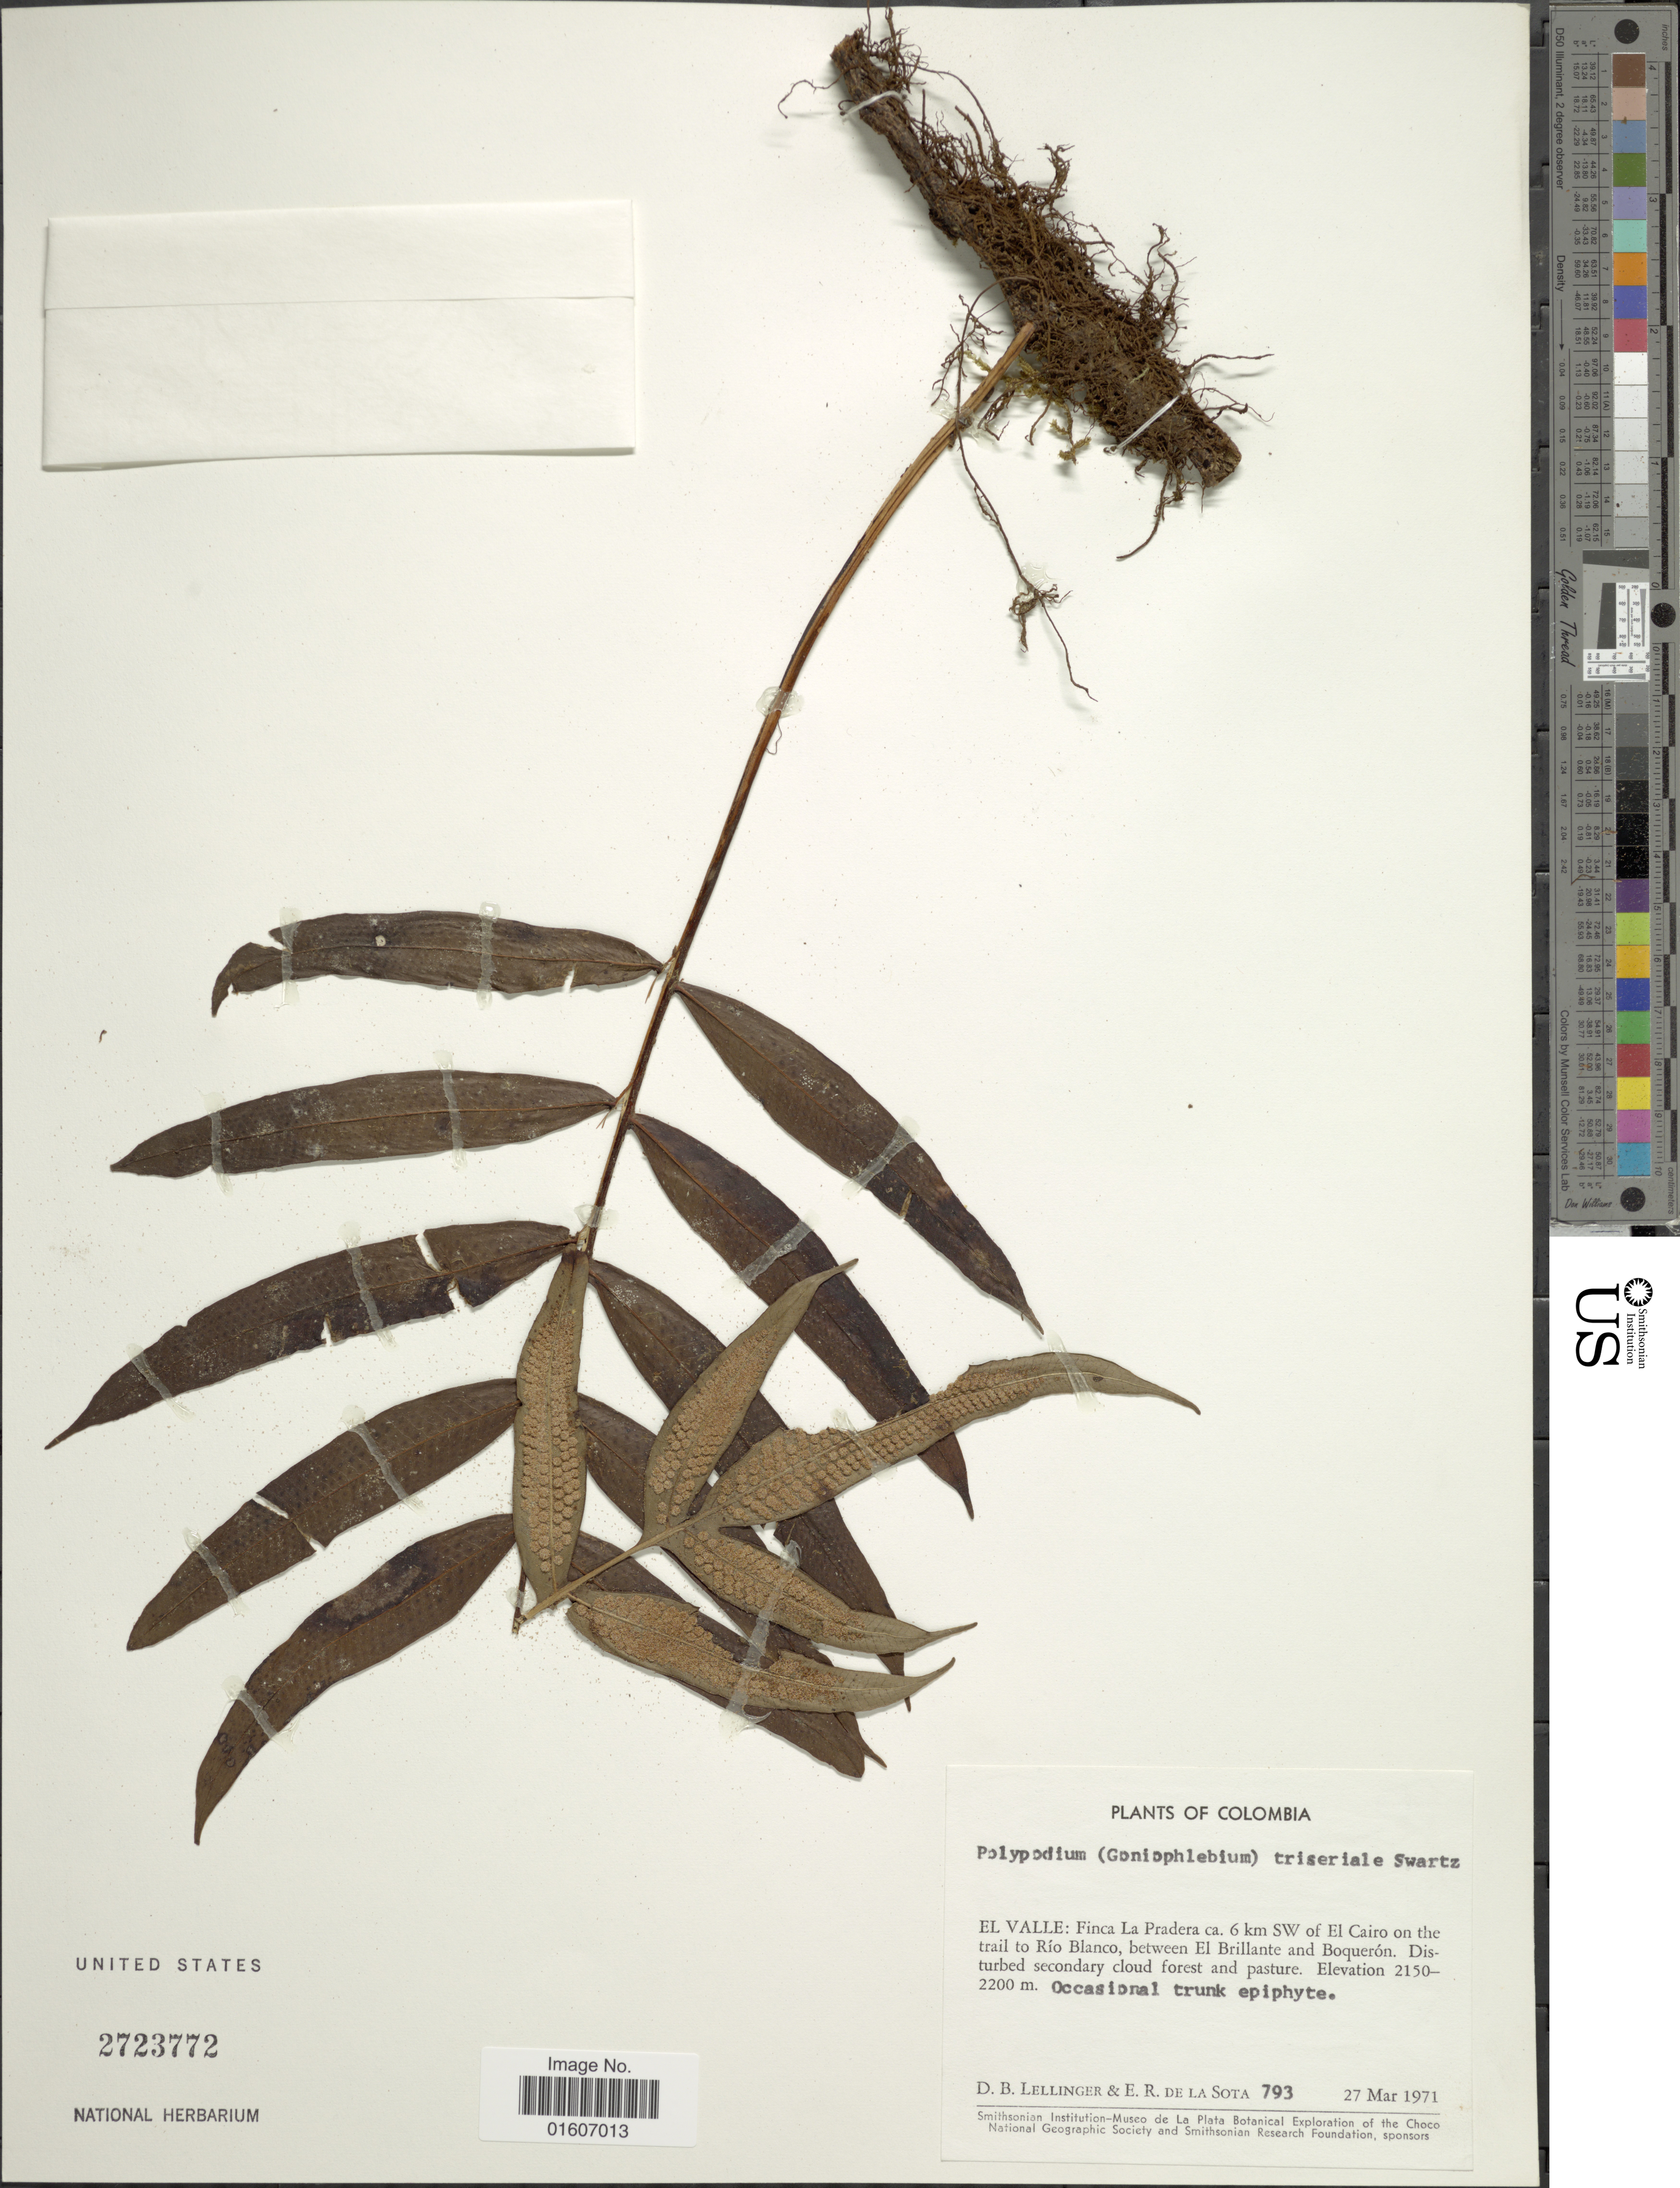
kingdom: Plantae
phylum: Tracheophyta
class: Polypodiopsida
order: Polypodiales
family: Polypodiaceae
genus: Serpocaulon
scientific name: Serpocaulon triseriale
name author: (Sw.) A.R. Sm.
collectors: D. B. Lellinger & E. R. de la Sota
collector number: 793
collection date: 1971-03-27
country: Colombia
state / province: Valle del Cauca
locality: El Valle: Finca La Preadera ca. 6 km SW of El Cairo on the trail to Río Blanco, between El Brillante and Boquerón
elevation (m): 2150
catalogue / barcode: US 2723772